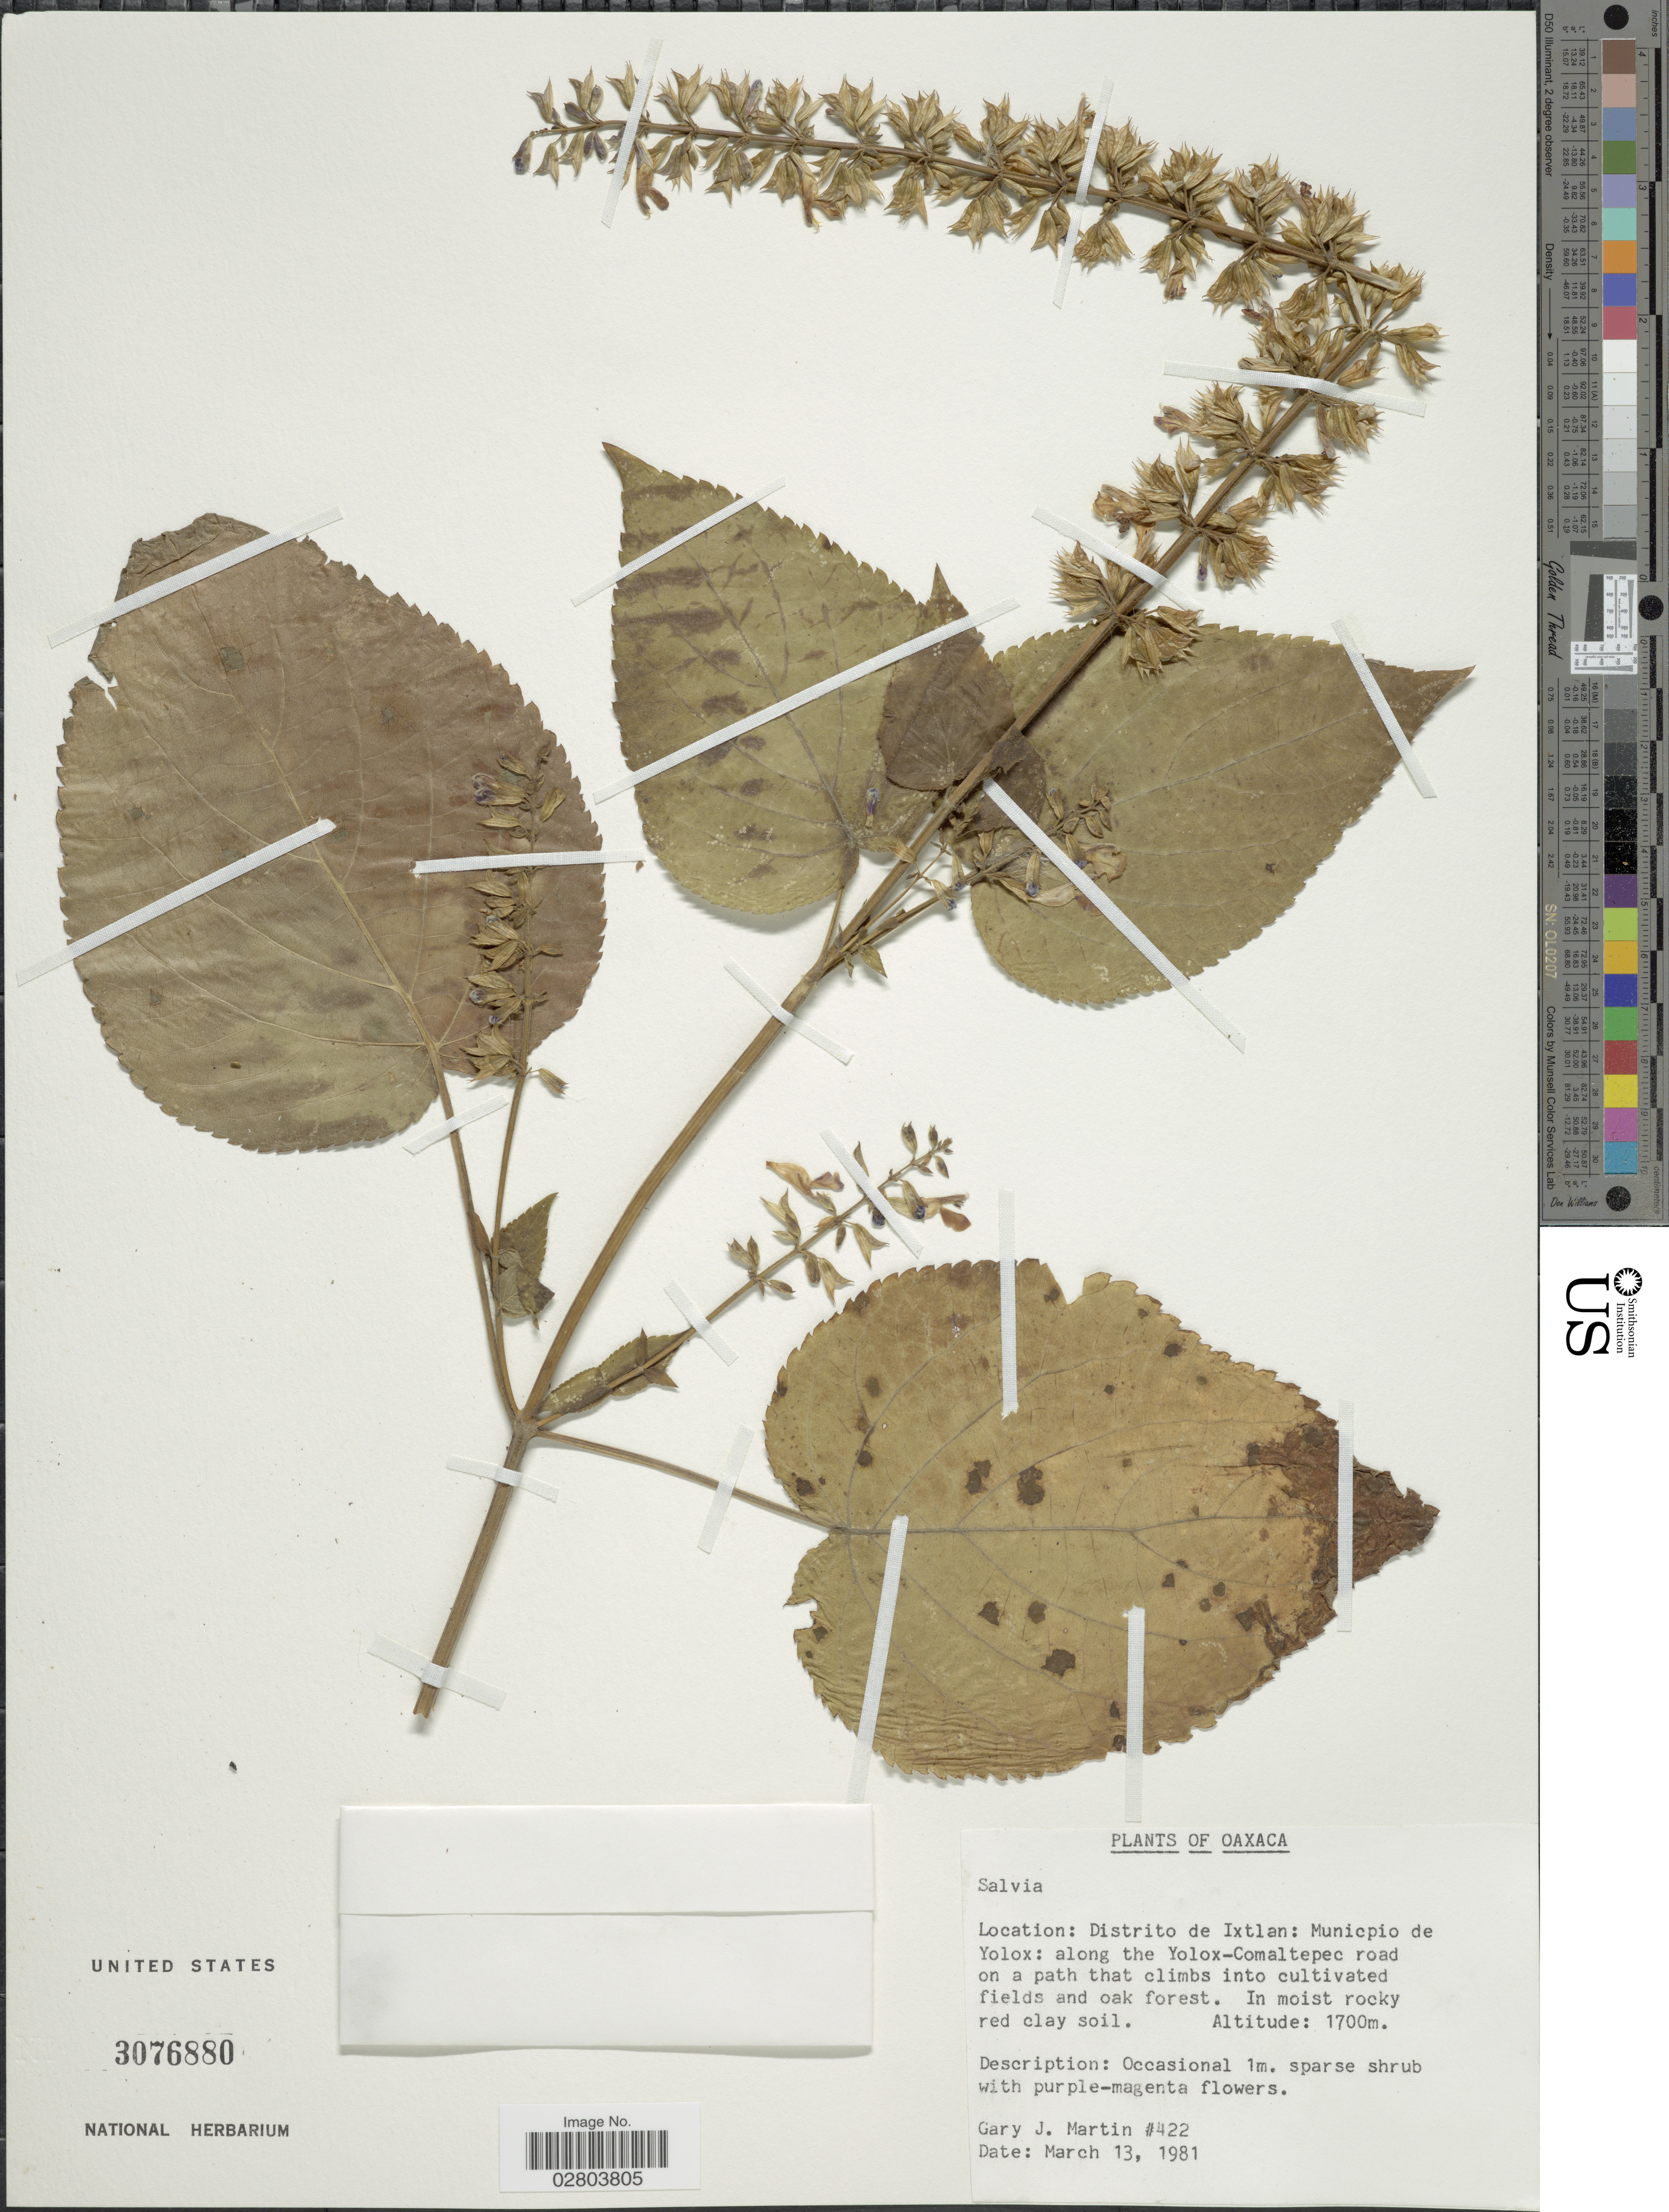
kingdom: Plantae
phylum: Tracheophyta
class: Magnoliopsida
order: Lamiales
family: Lamiaceae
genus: Salvia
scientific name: Salvia sp.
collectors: G. J. Martin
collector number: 422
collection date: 1981-03-13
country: Mexico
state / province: Oaxaca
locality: Distrito de Ixtlan: Municipio de Yolox: along the Yolox-Comaltepec road on a path that climbs into cultivated fields and oak forest.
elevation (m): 1700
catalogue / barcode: US 3076880